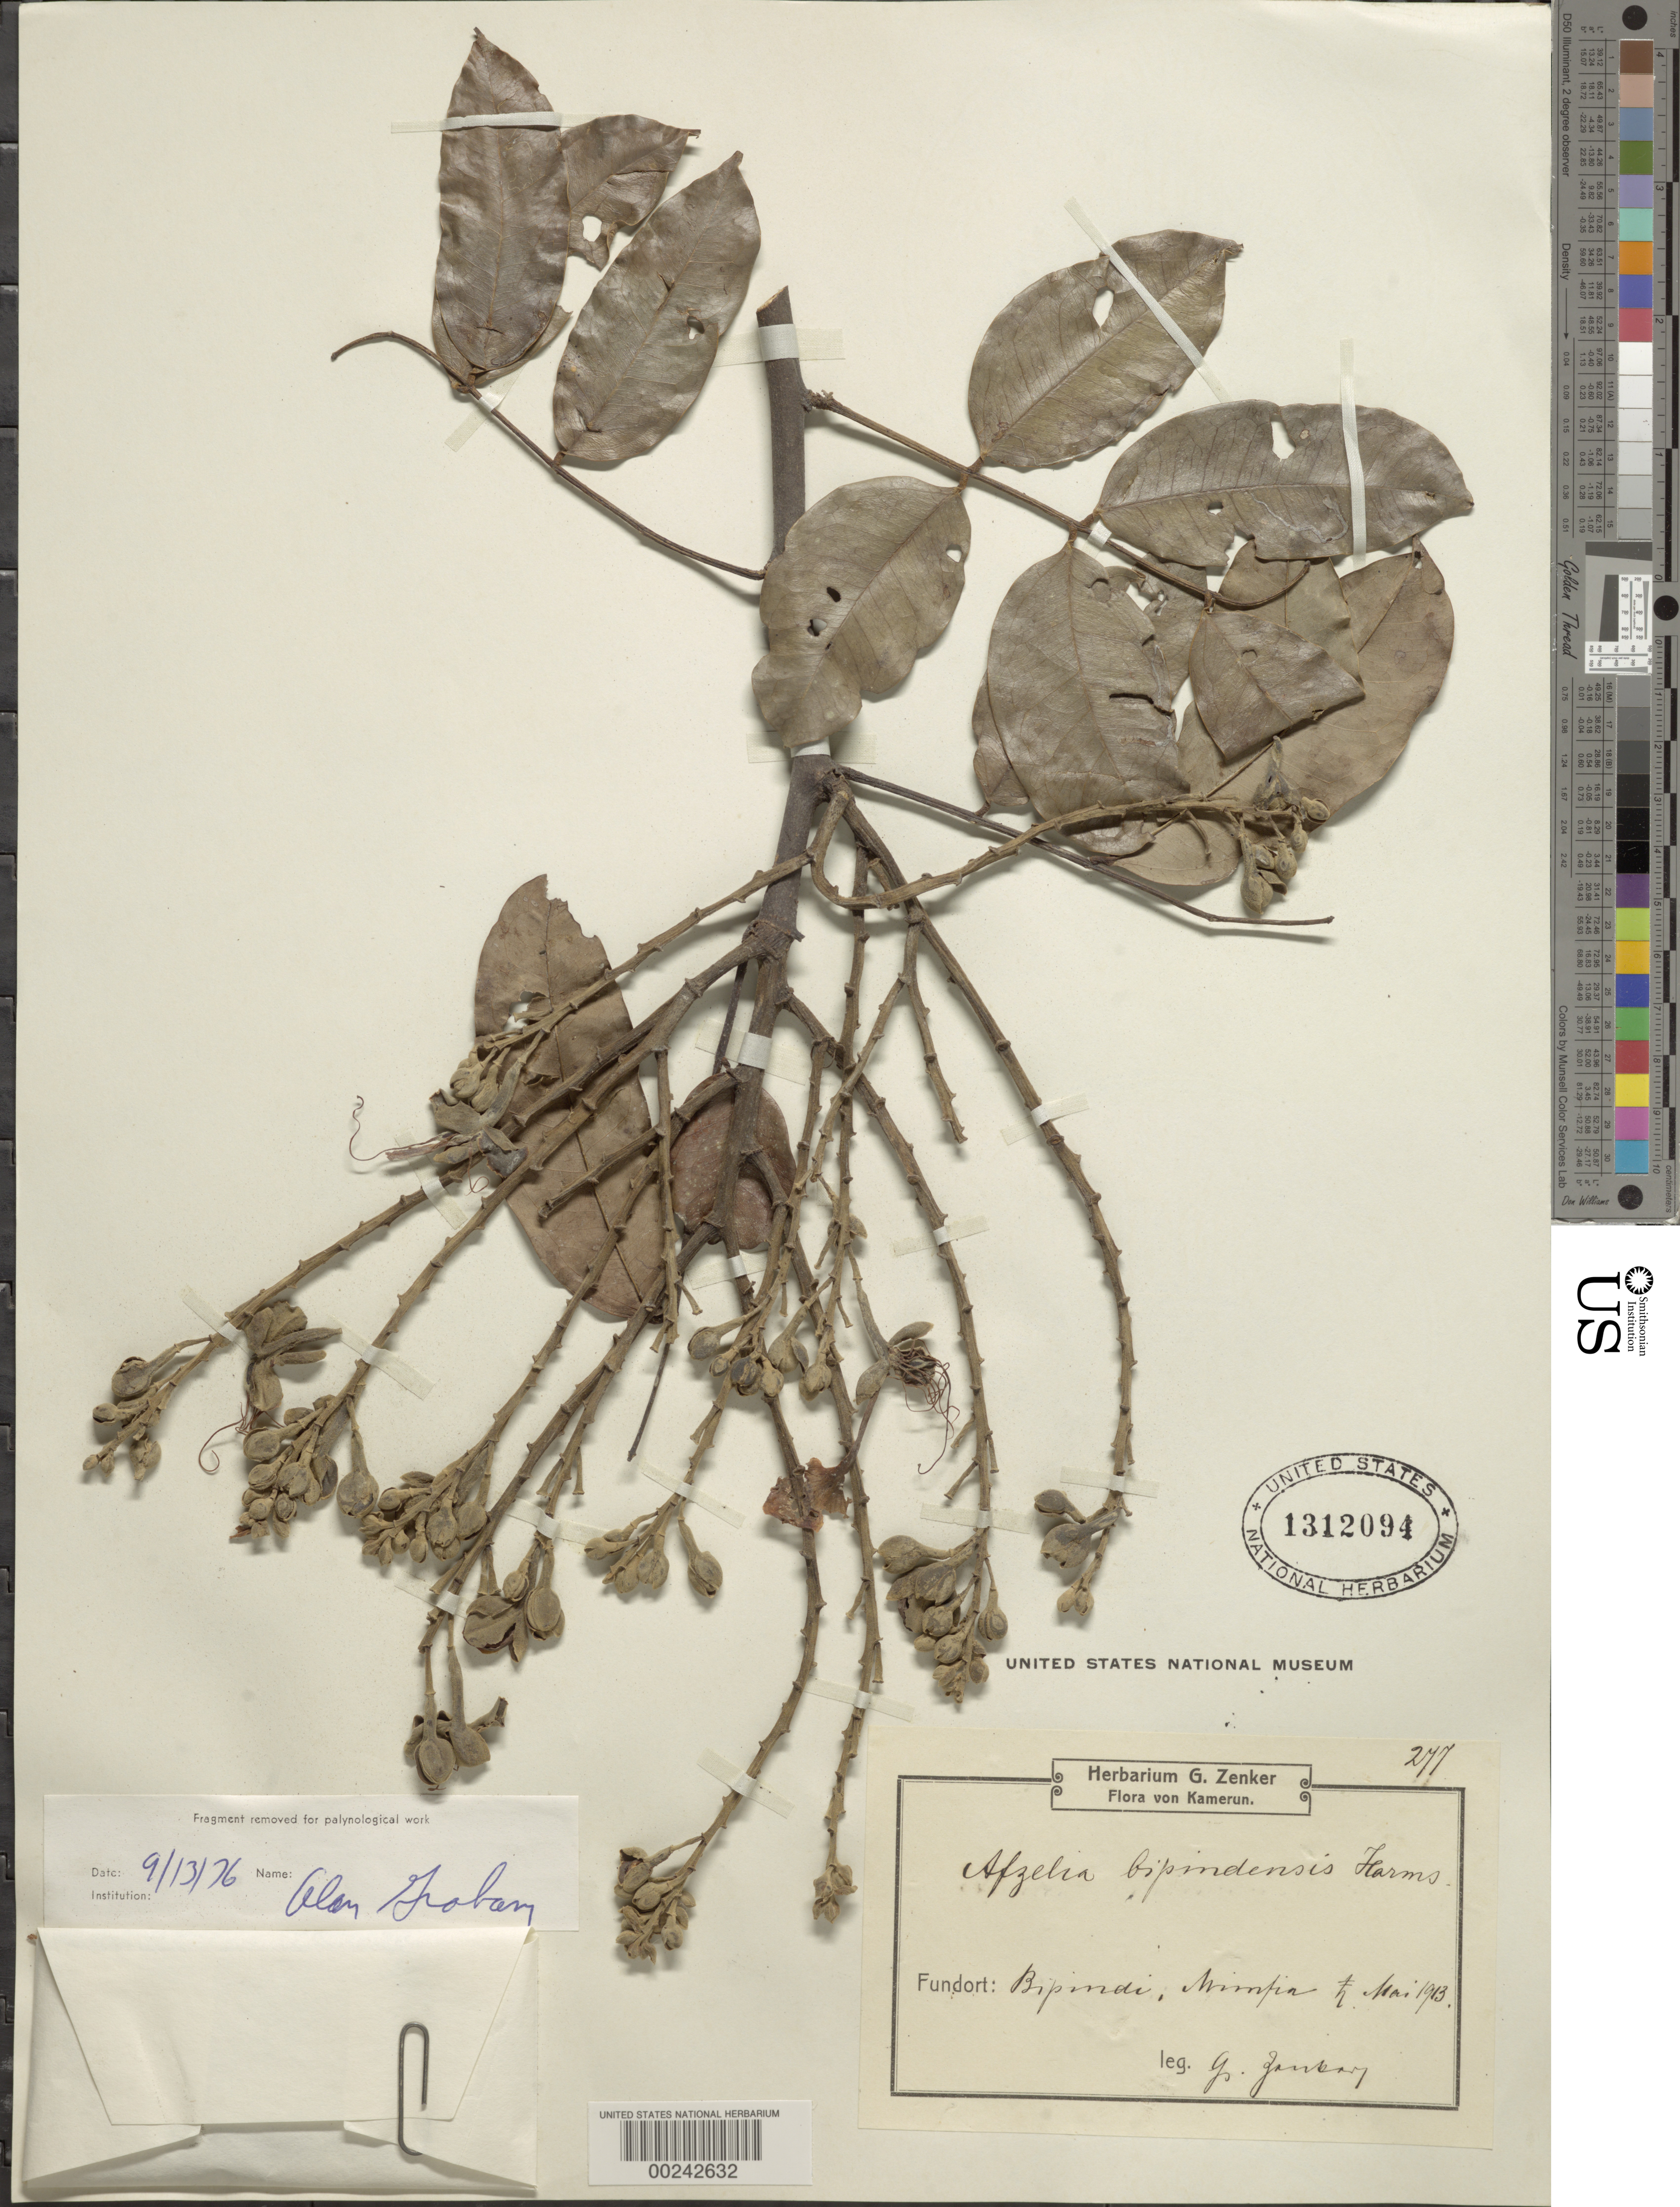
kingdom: Plantae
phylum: Tracheophyta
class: Magnoliopsida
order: Fabales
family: Fabaceae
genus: Afzelia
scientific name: Afzelia bipindensis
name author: Harms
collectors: G. A. Zenker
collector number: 277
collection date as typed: May 1913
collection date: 1913-05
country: Cameroon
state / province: Sud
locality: Bipindi, mimfia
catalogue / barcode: US 1312094